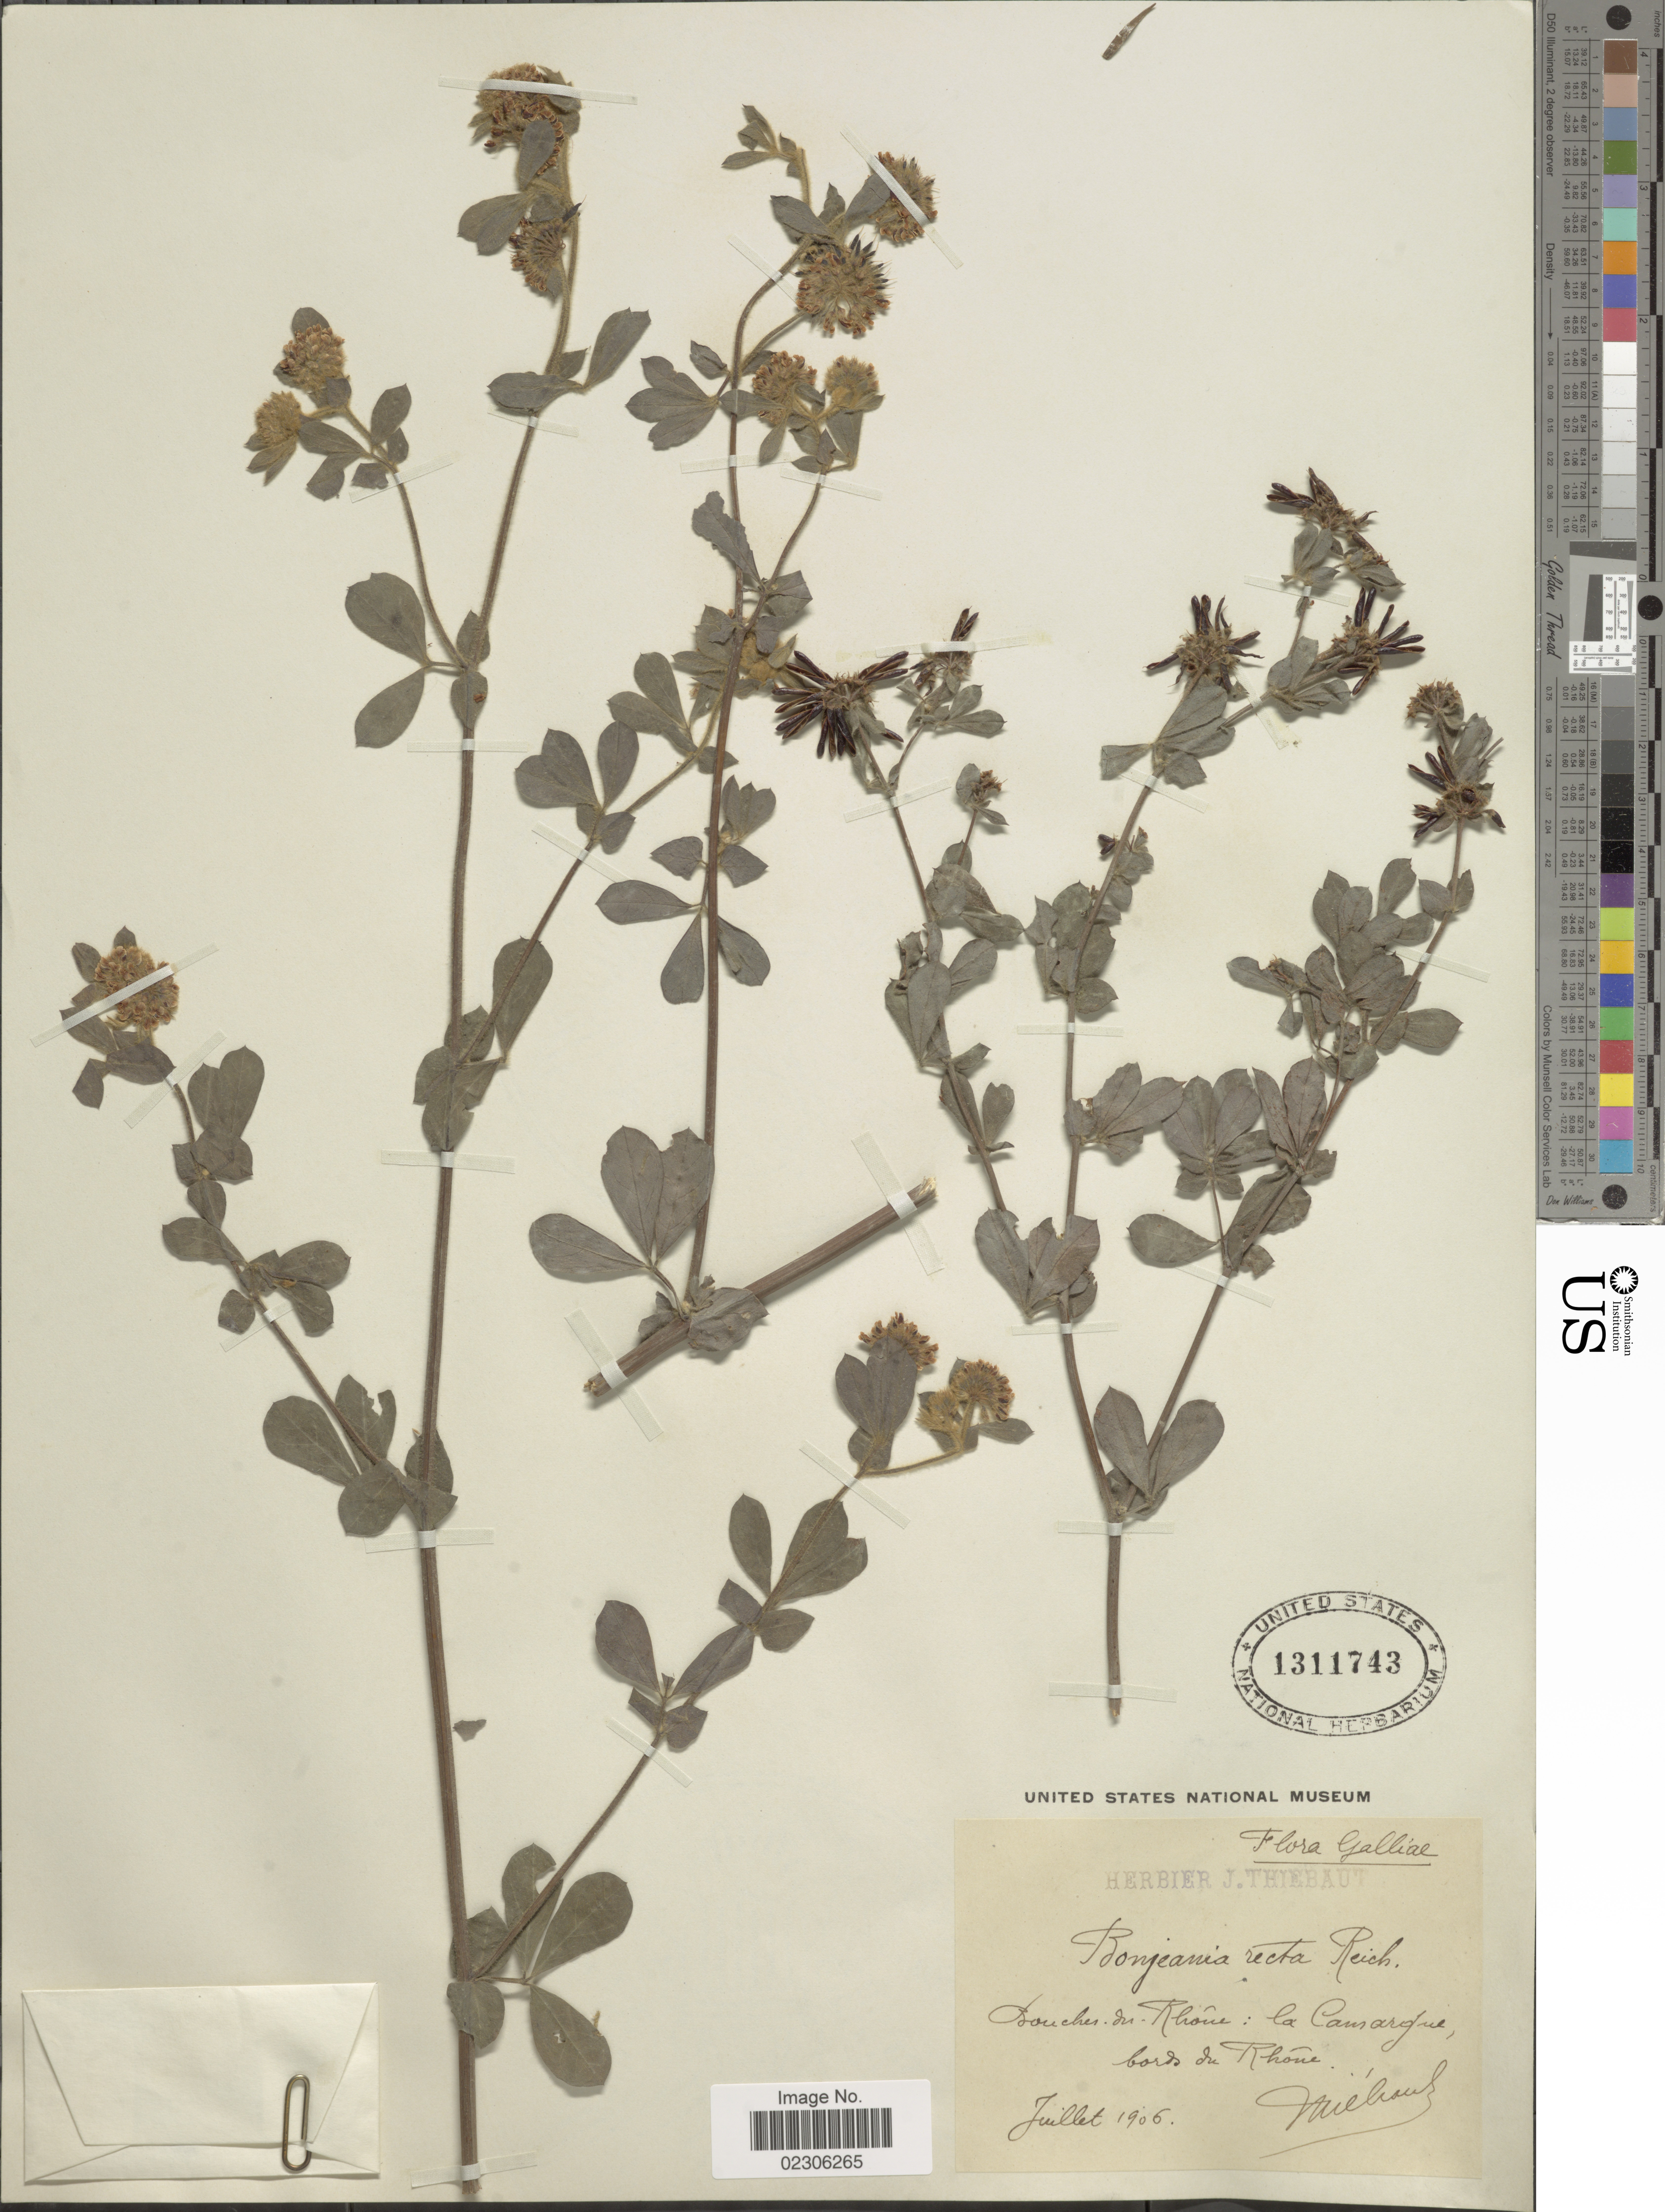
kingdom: Plantae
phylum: Tracheophyta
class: Magnoliopsida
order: Fabales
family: Fabaceae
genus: Dorycnium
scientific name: Dorycnium rectum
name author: (L.) Ser.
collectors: -. Thiebaut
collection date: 1906-07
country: France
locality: Bouchers du Rhone: la Camarogue bords du Rhone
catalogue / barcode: US 1311743